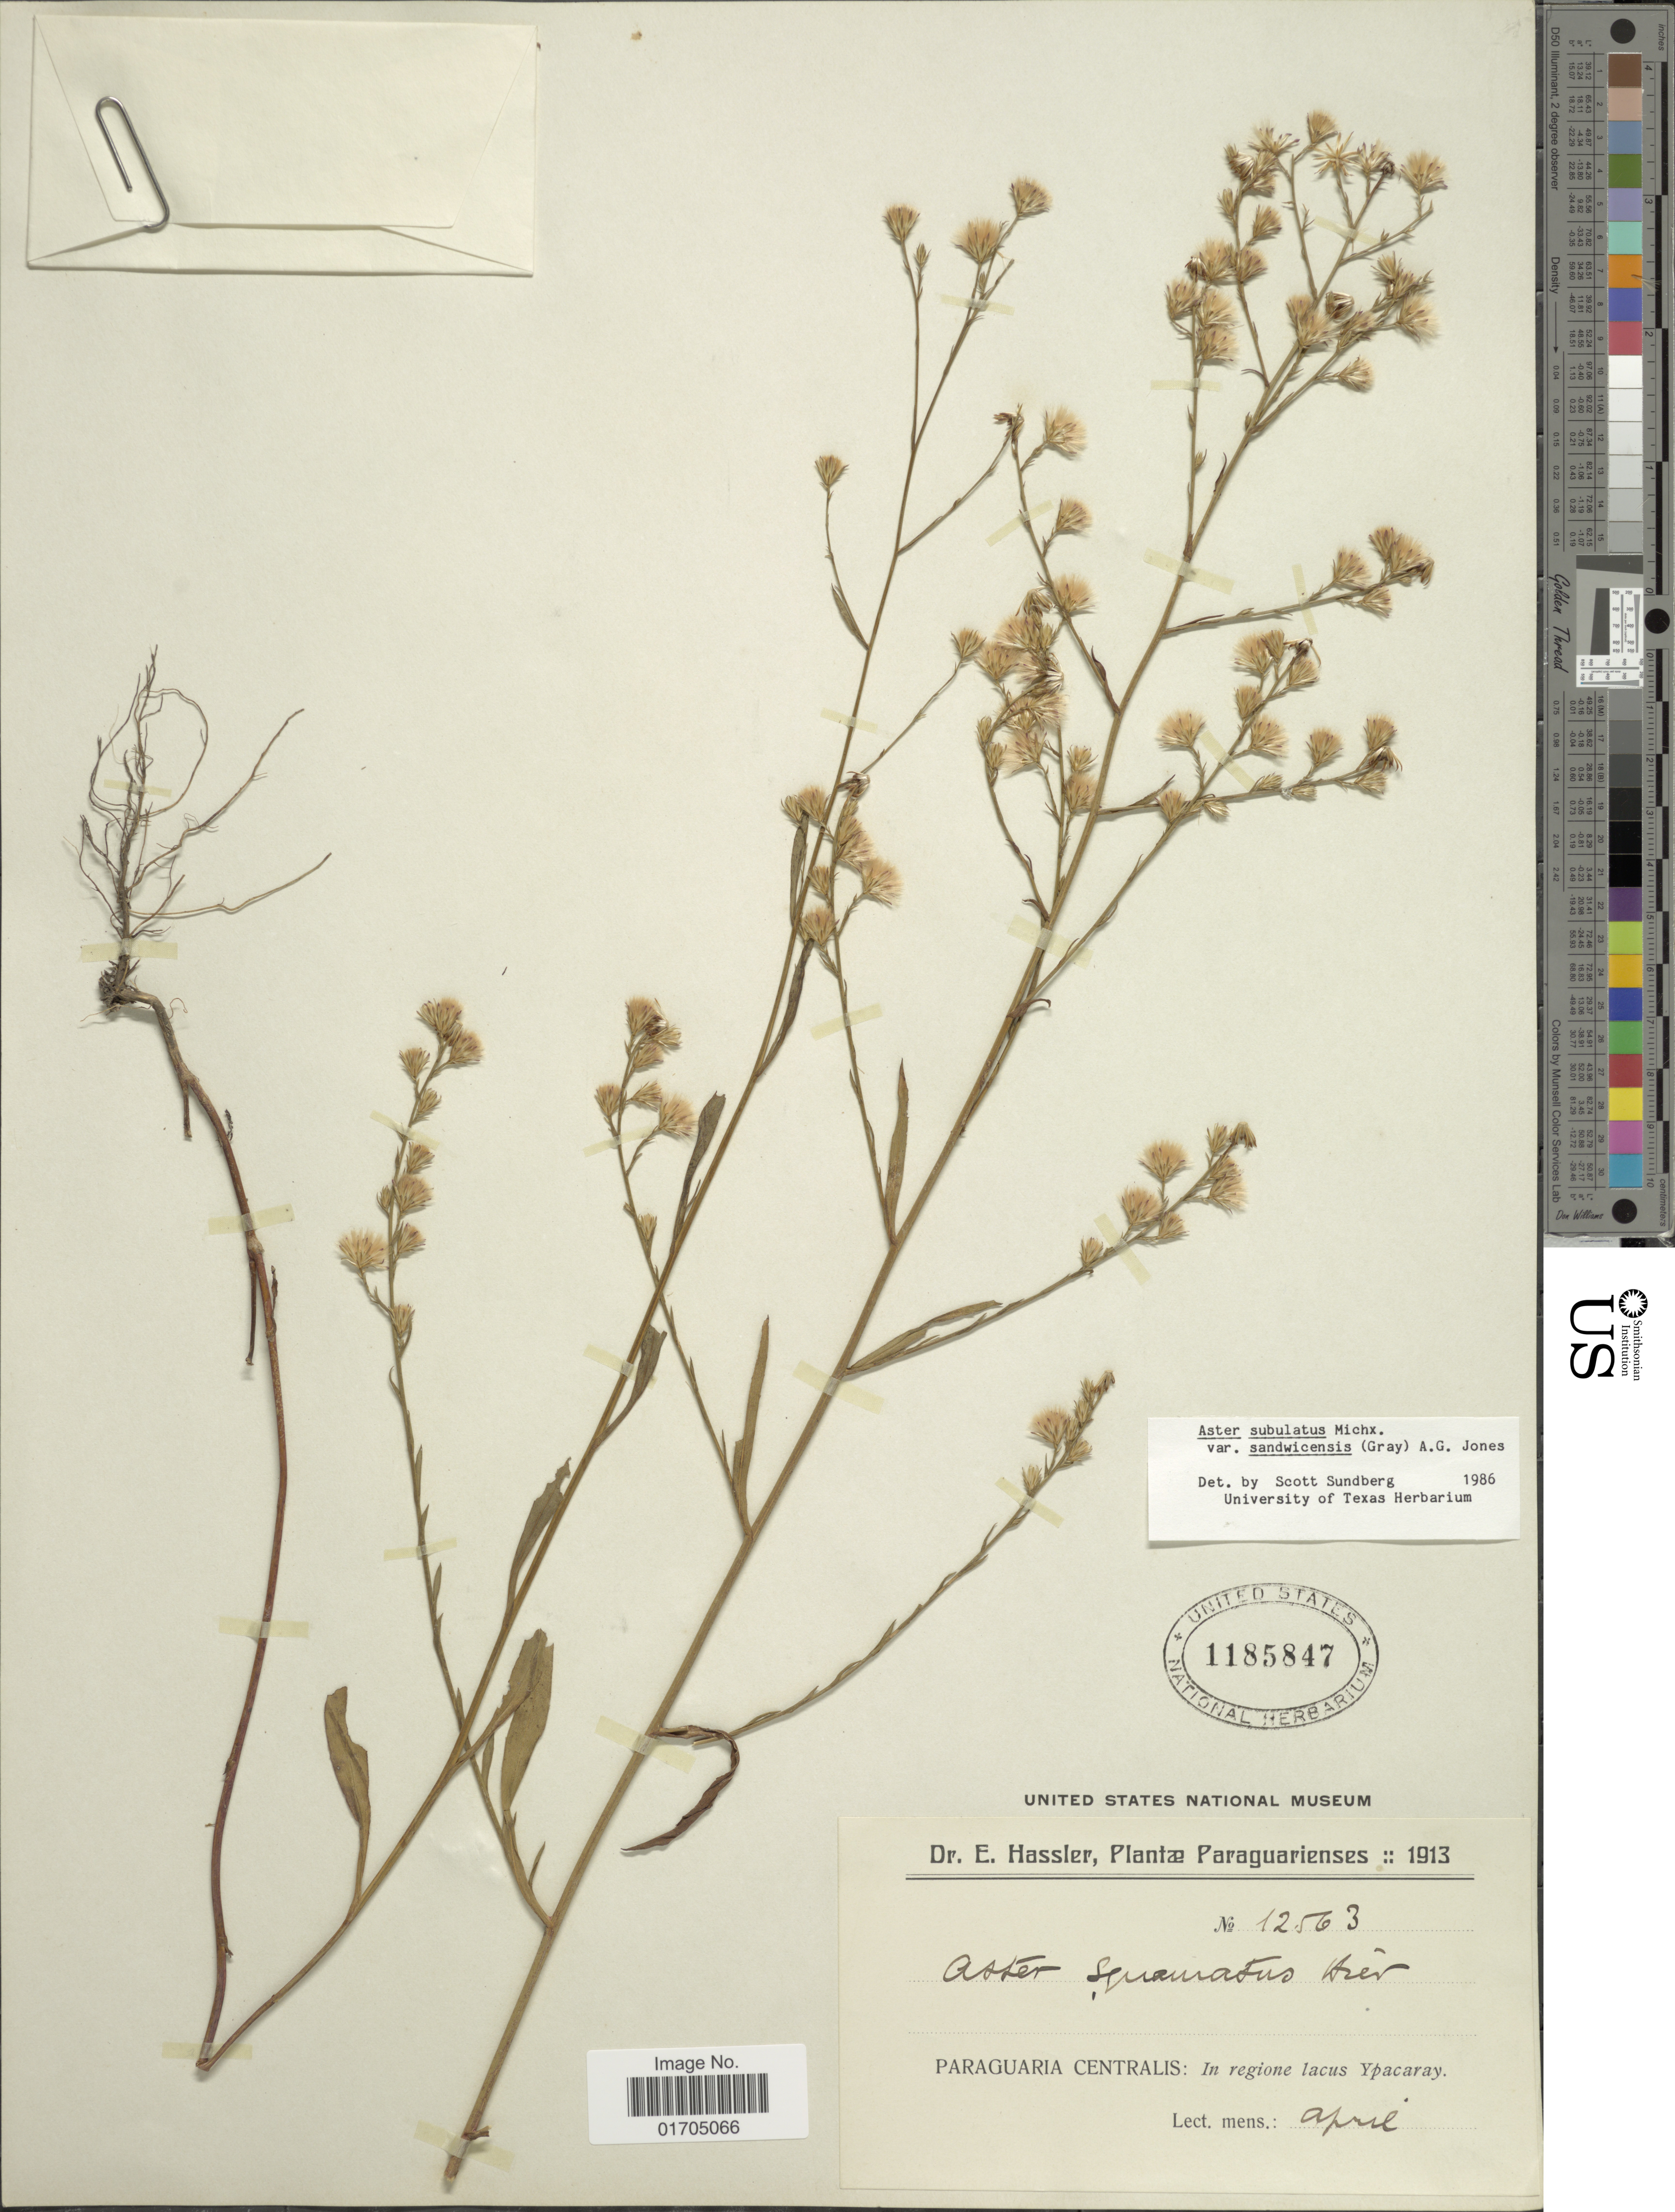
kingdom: Plantae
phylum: Tracheophyta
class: Magnoliopsida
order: Asterales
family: Asteraceae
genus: Symphyotrichum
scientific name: Symphyotrichum subulatum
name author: (Michx.) G.L. Nesom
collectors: E. Hassler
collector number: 12563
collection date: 1913-04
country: Paraguay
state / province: Central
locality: Paraguaria Centralis: In regione lacus Ypacaray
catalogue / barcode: US 1185847